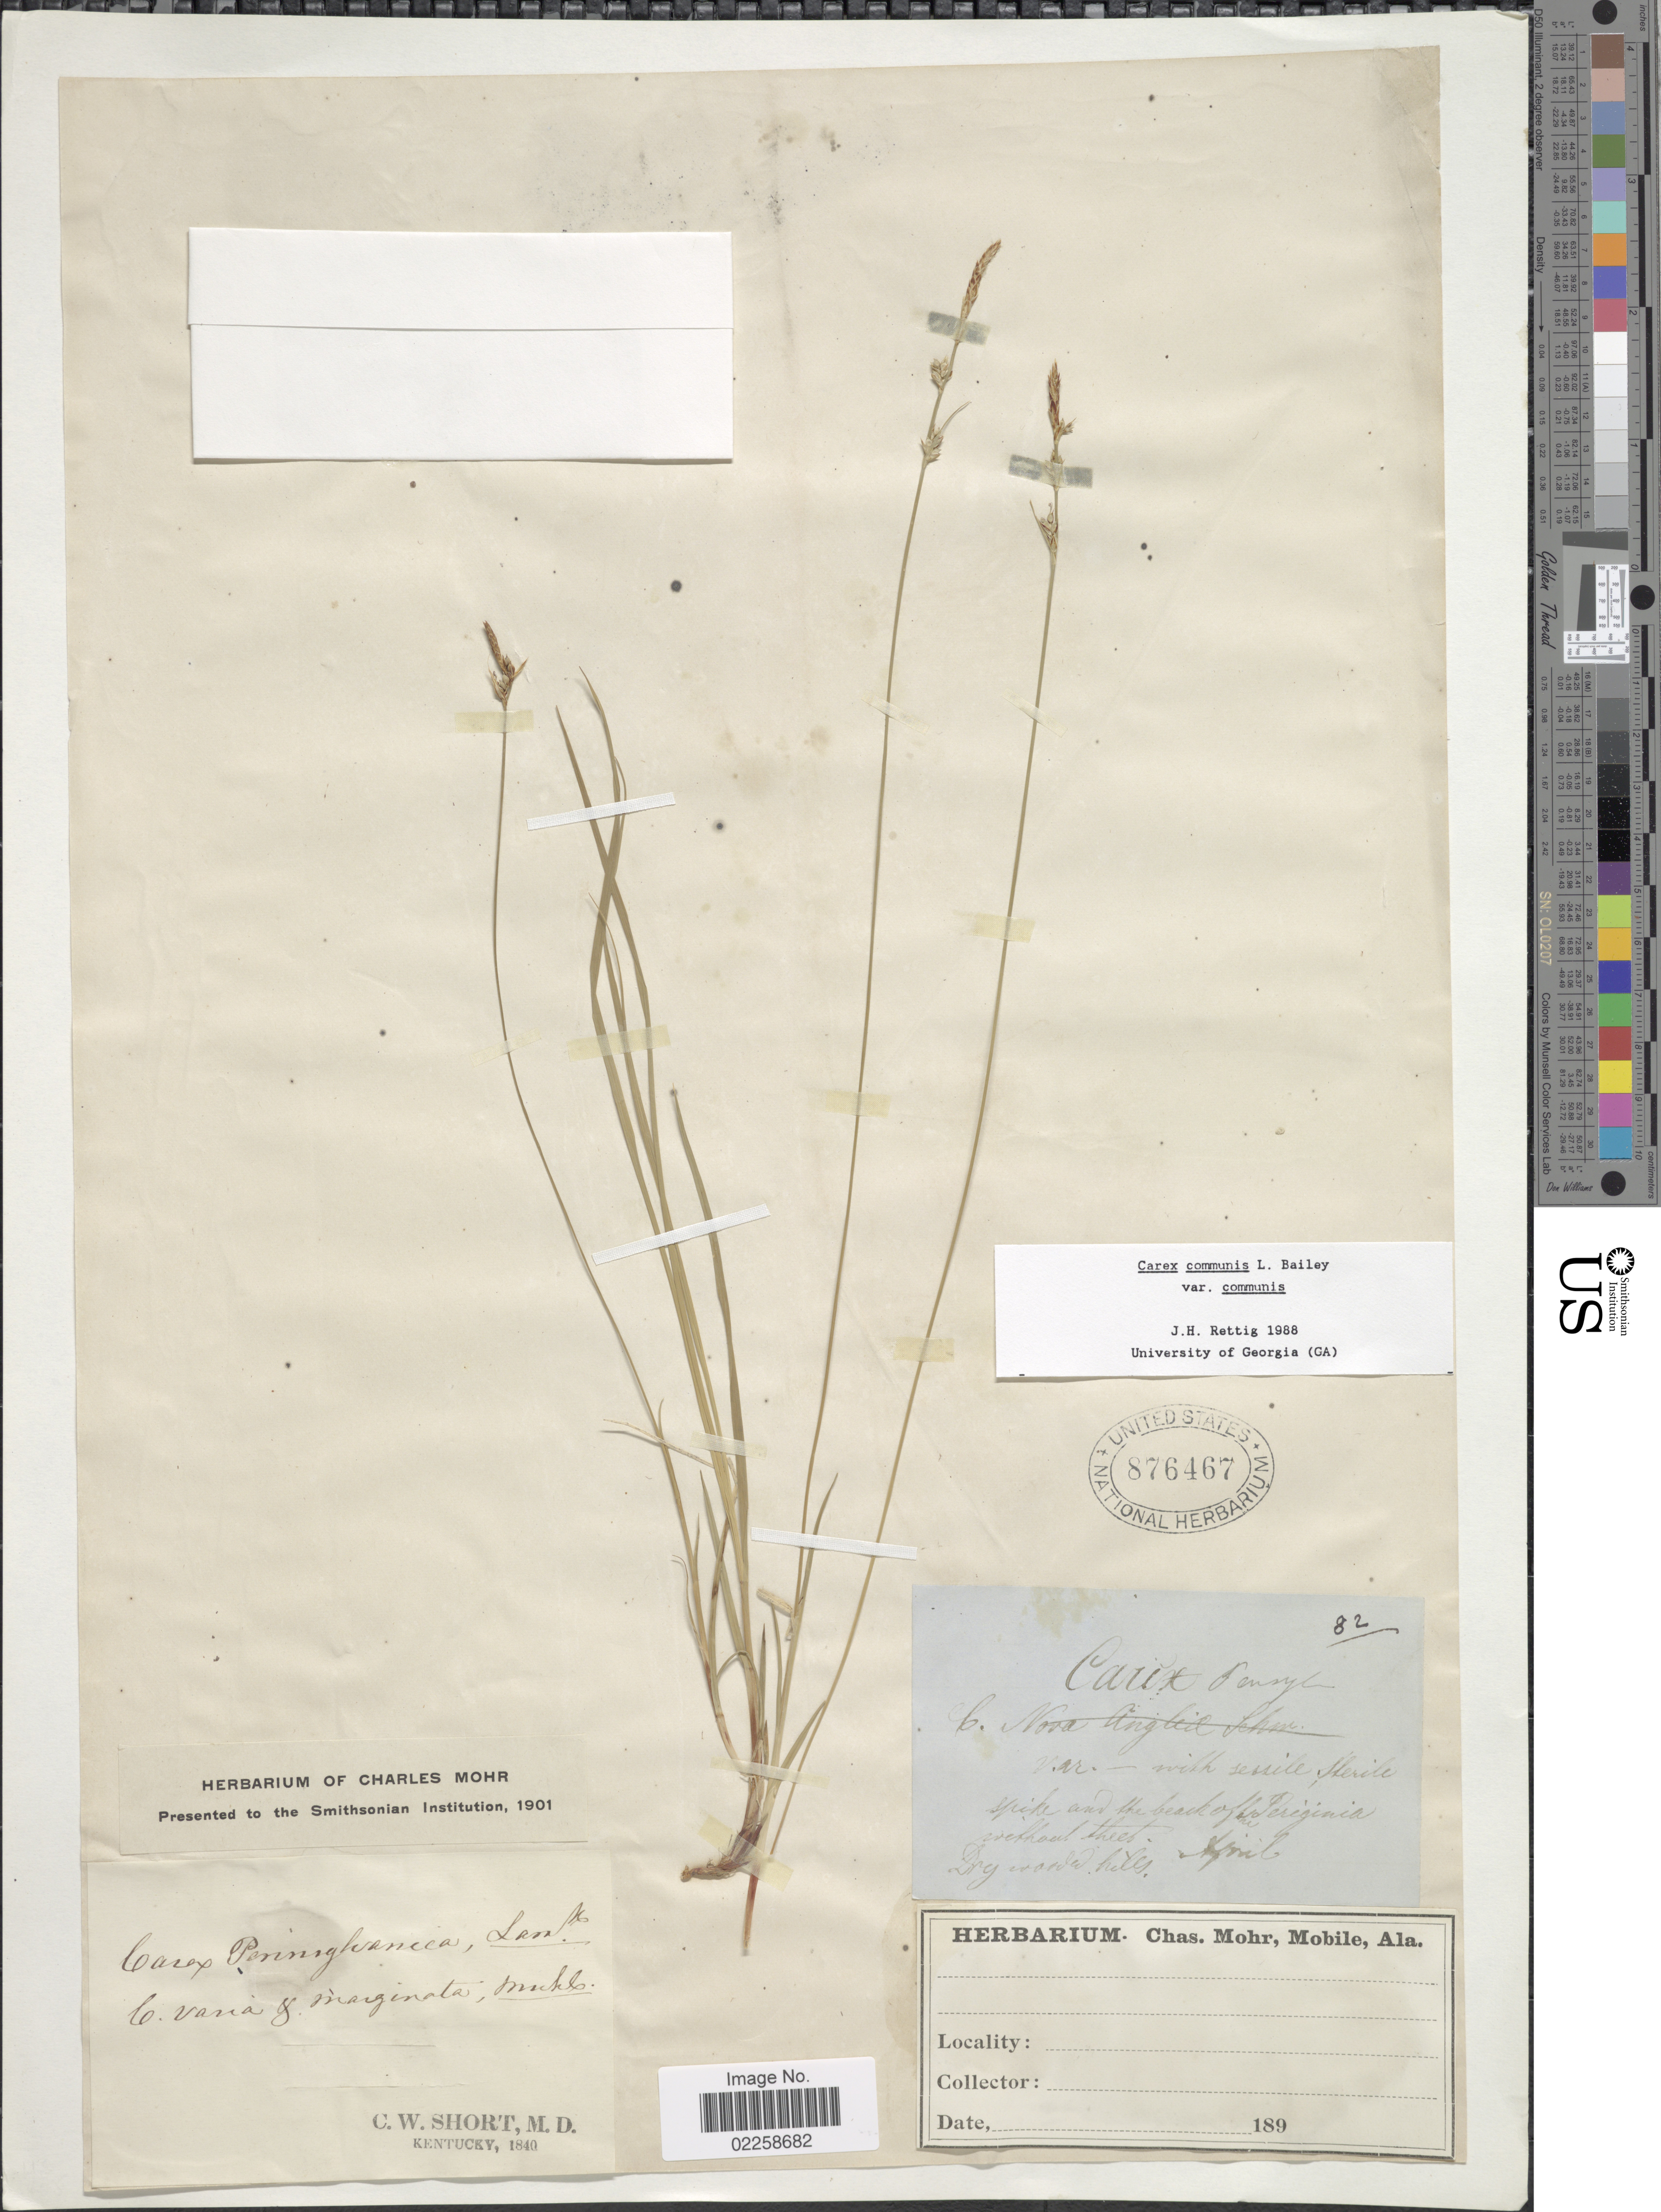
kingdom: Plantae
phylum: Tracheophyta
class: Liliopsida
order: Poales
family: Cyperaceae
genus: Carex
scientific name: Carex communis var. communis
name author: L.H. Bailey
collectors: C. W. Short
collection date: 1840-04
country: United States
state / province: Kentucky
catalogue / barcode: US 876467